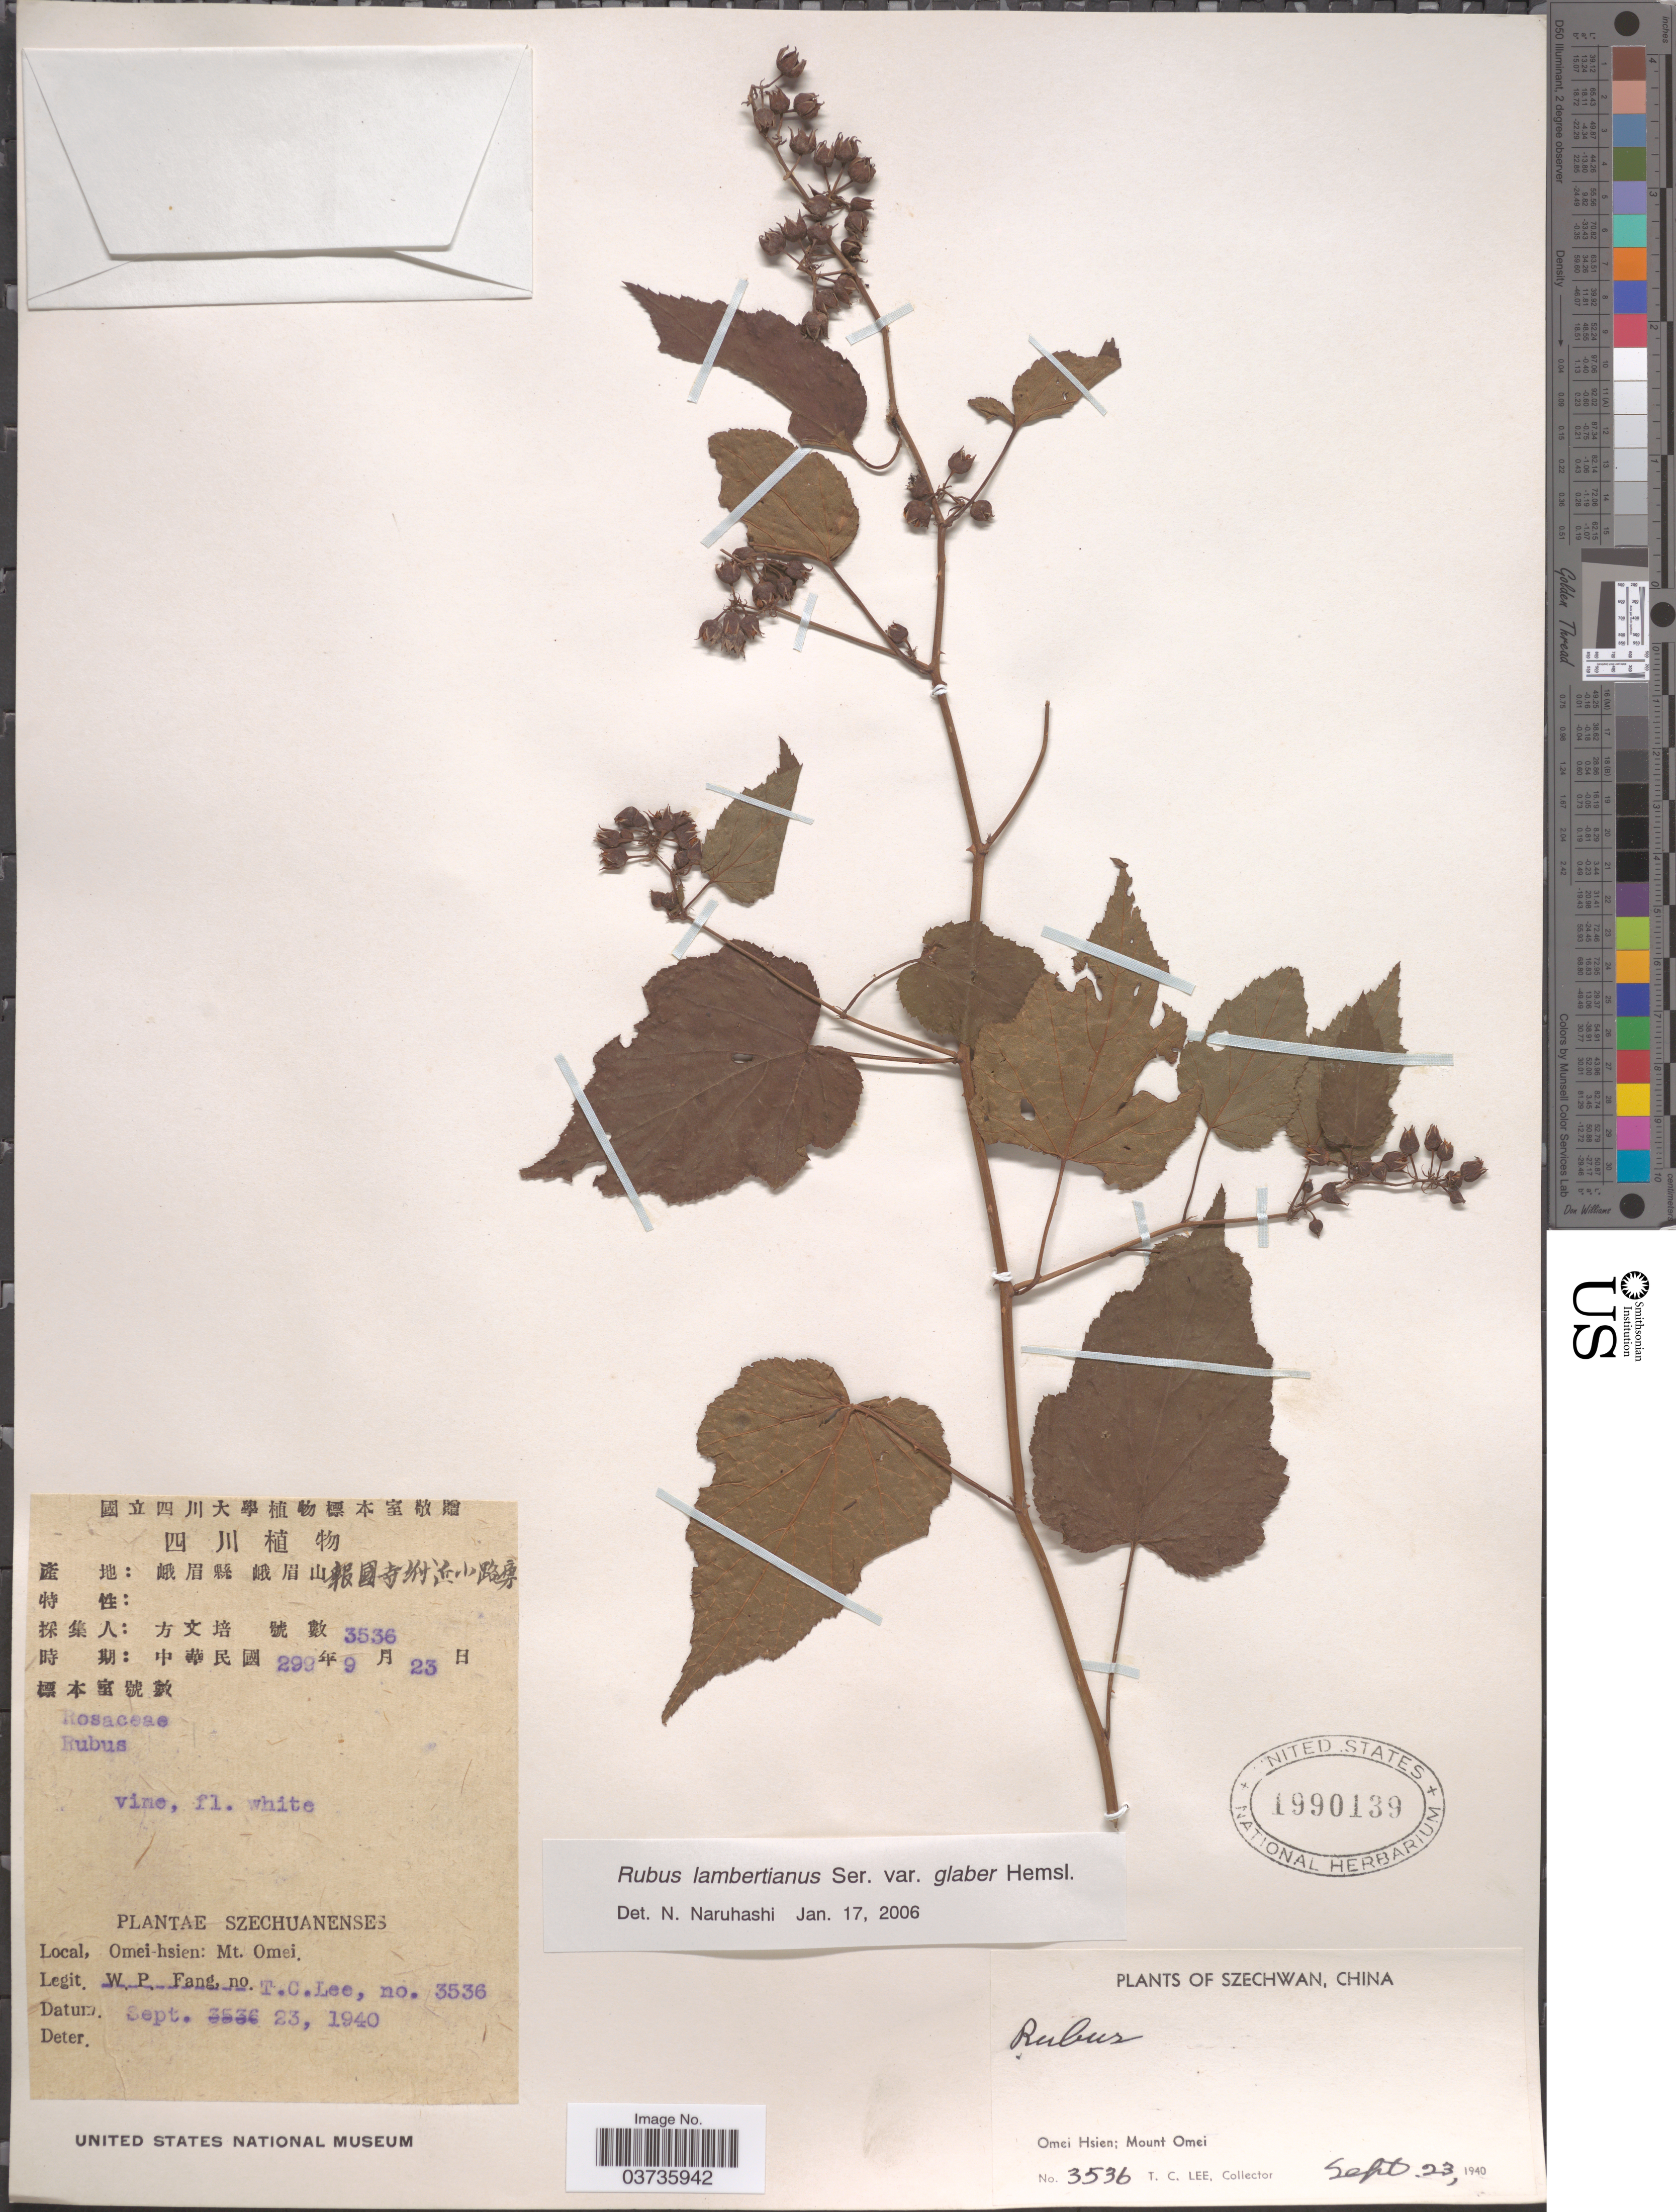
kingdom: Plantae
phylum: Tracheophyta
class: Magnoliopsida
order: Rosales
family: Rosaceae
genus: Rubus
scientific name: Rubus lambertianus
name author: Ser.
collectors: T. Lee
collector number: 3536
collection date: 1940-09-23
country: China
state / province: Sichuan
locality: Szechwan. Omei Hsien; Mount Omei.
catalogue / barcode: US 1990139